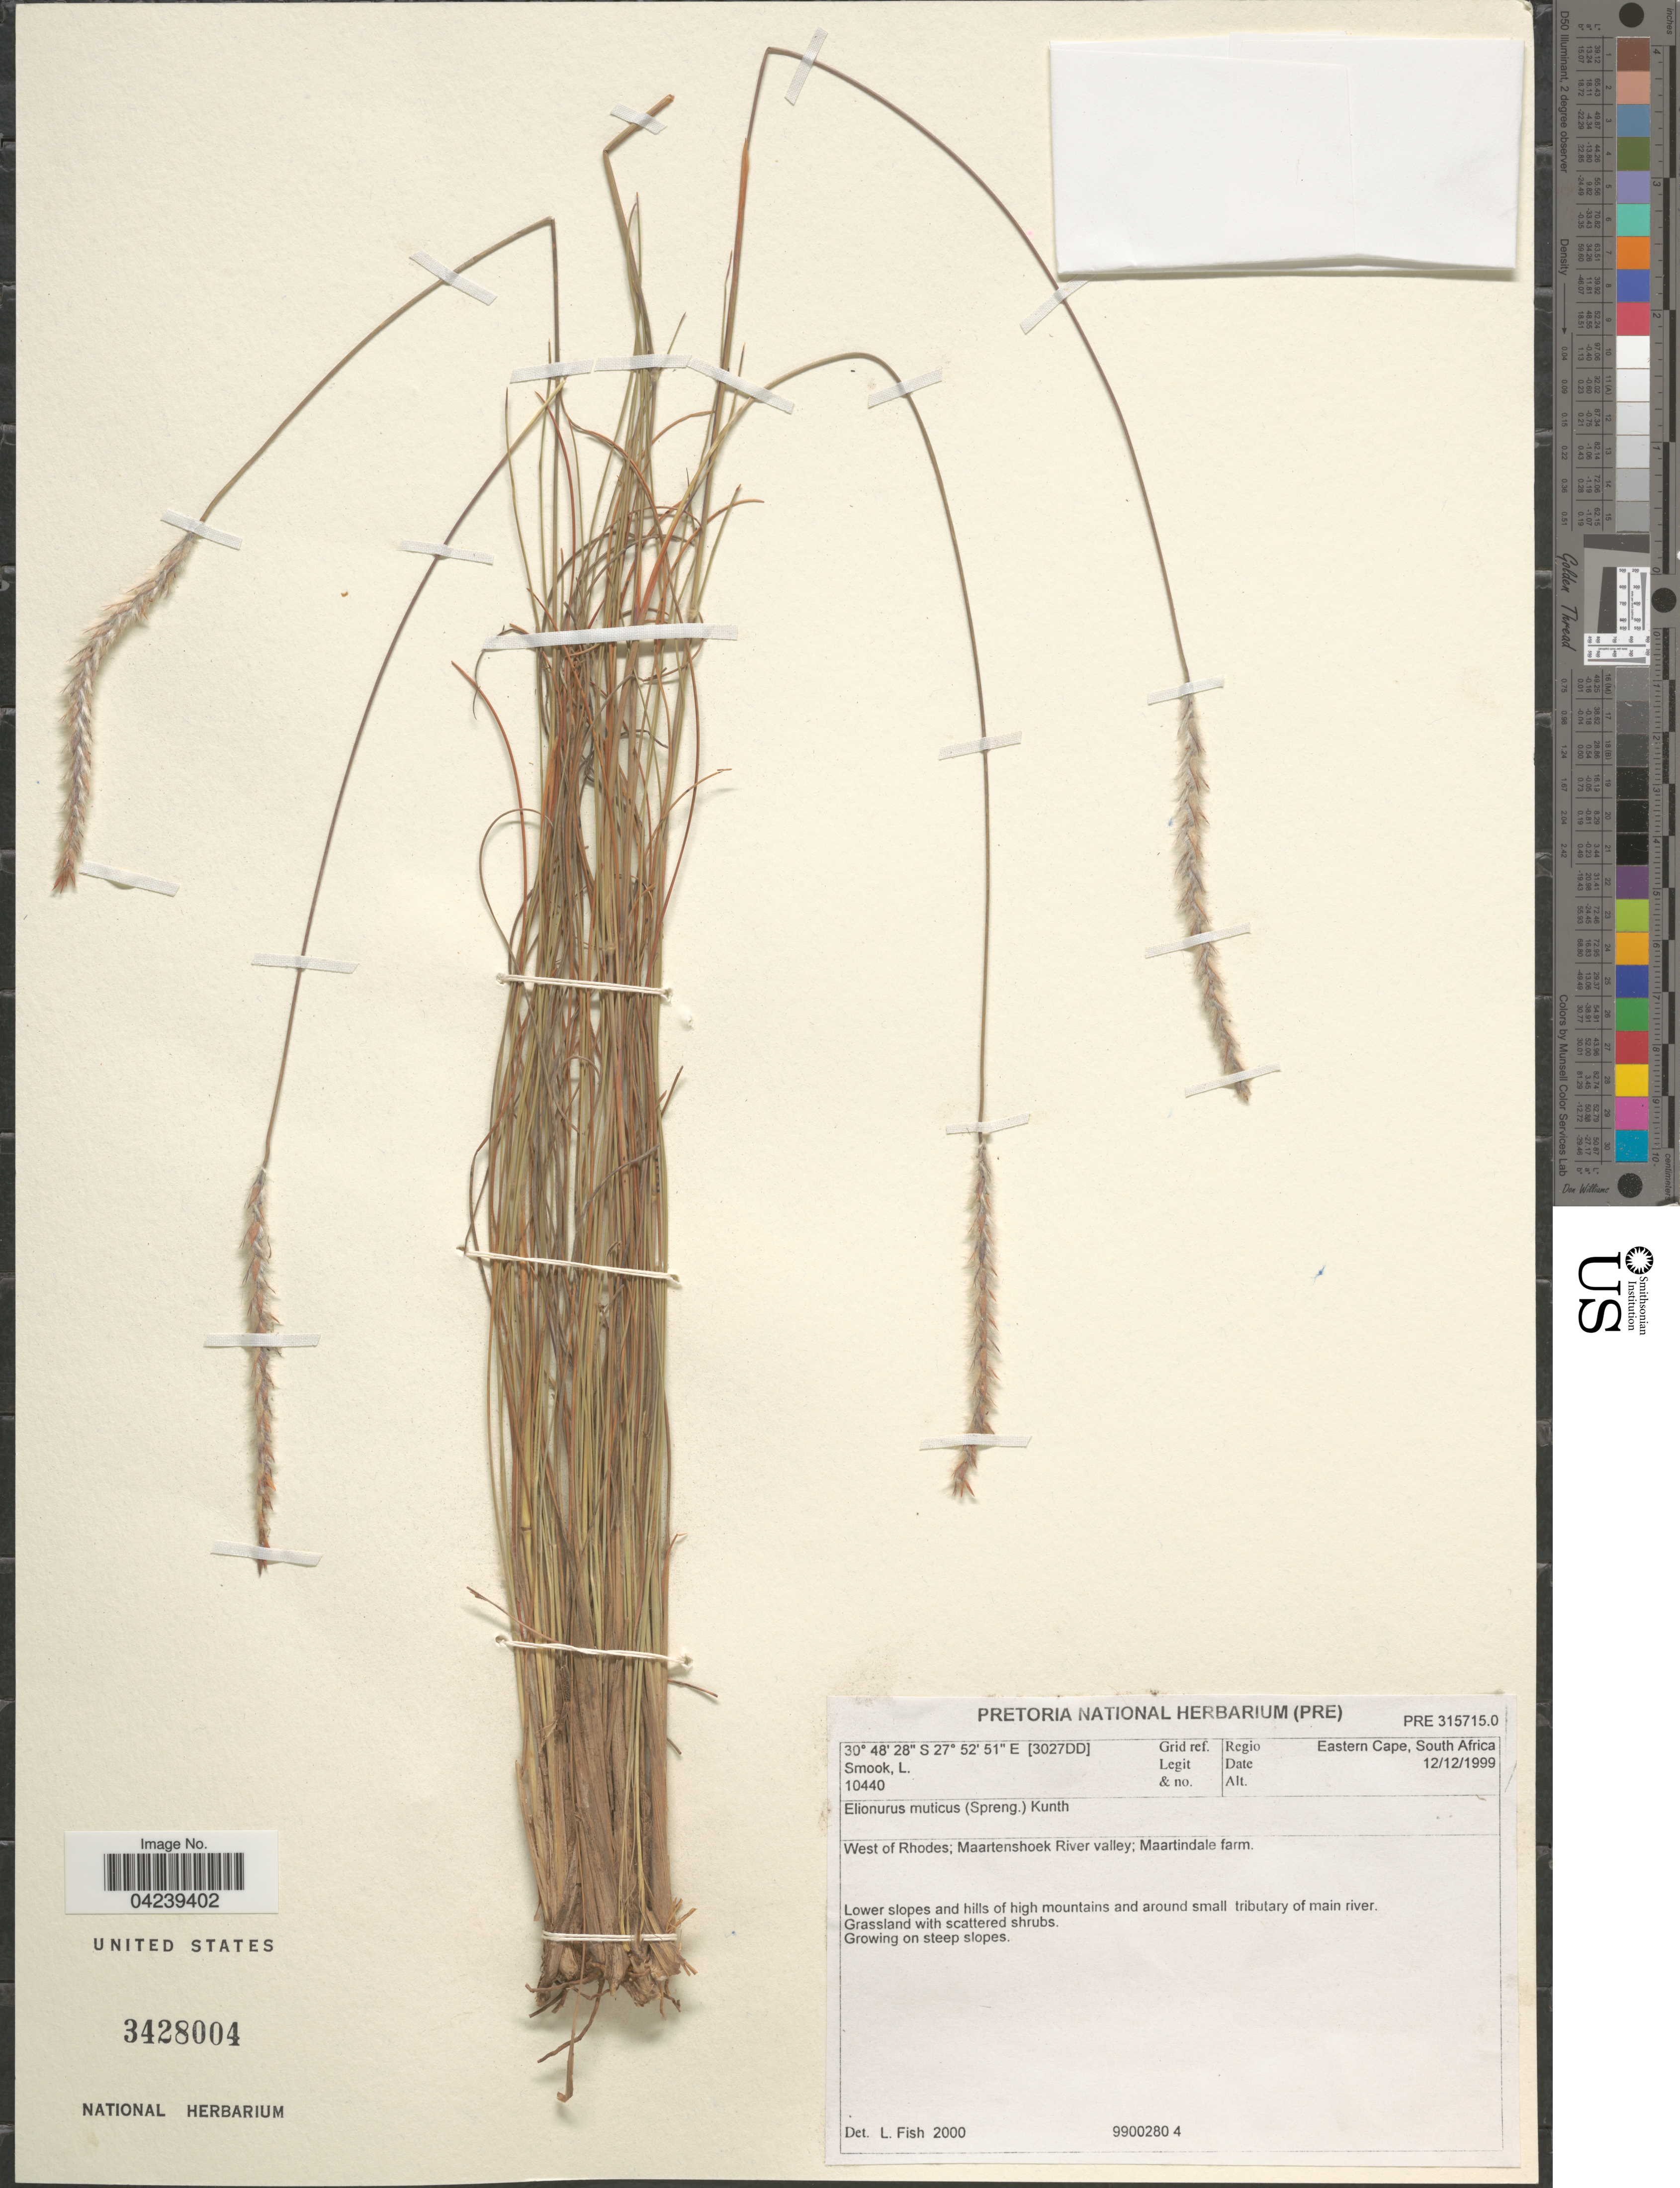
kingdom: Plantae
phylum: Tracheophyta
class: Liliopsida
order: Poales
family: Poaceae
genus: Elionurus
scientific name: Elionurus muticus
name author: (Spreng.) Kuntze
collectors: L. Smook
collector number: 10440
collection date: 1999-12-12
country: South Africa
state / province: Eastern Cape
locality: [3027DD] Grid ref. Regio Eastern Cape. West of Rhodes; Maartenshoek River valley; Maartindale farm.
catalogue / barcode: US 3428004